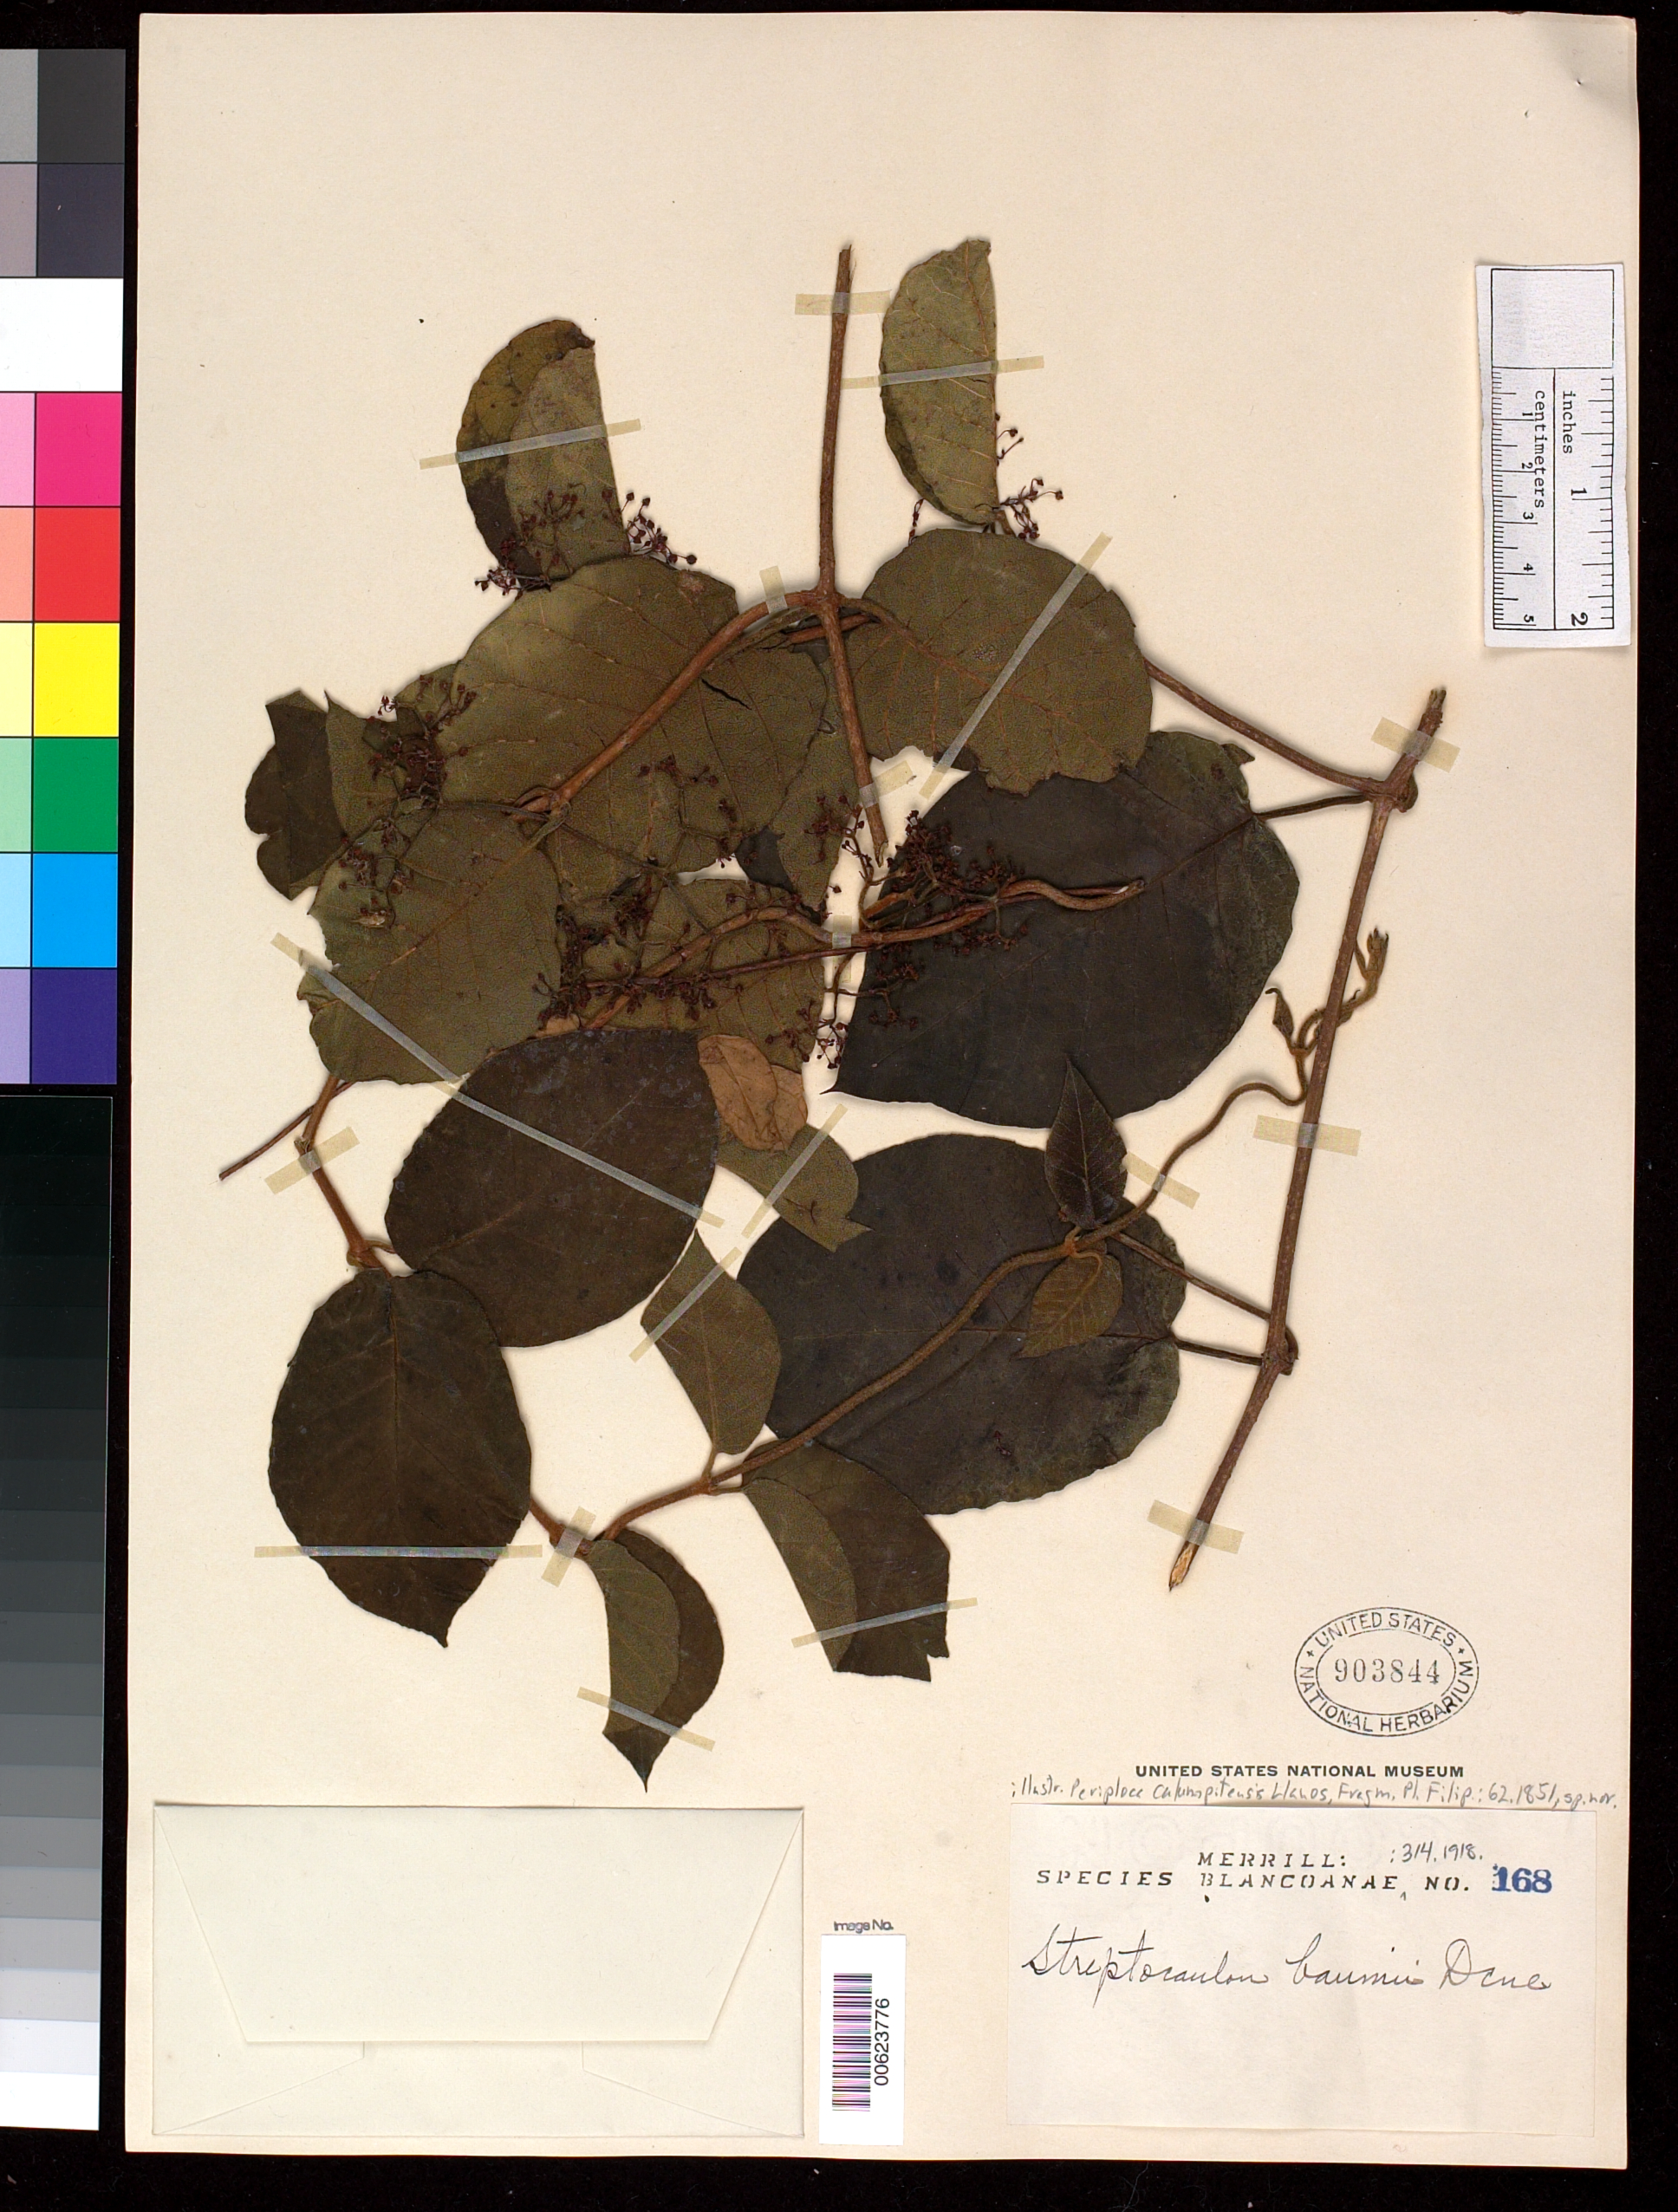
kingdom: Plantae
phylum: Tracheophyta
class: Magnoliopsida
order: Gentianales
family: Apocynaceae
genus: Streptocaulon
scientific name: Streptocaulon wallichii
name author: Wight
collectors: E. D. Merrill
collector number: Sp. Blancoan. 0168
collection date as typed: Oct 1914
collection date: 1914-10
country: Philippines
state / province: Calabarzon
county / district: Rizal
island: Luzon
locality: Antipolo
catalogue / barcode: US 903844